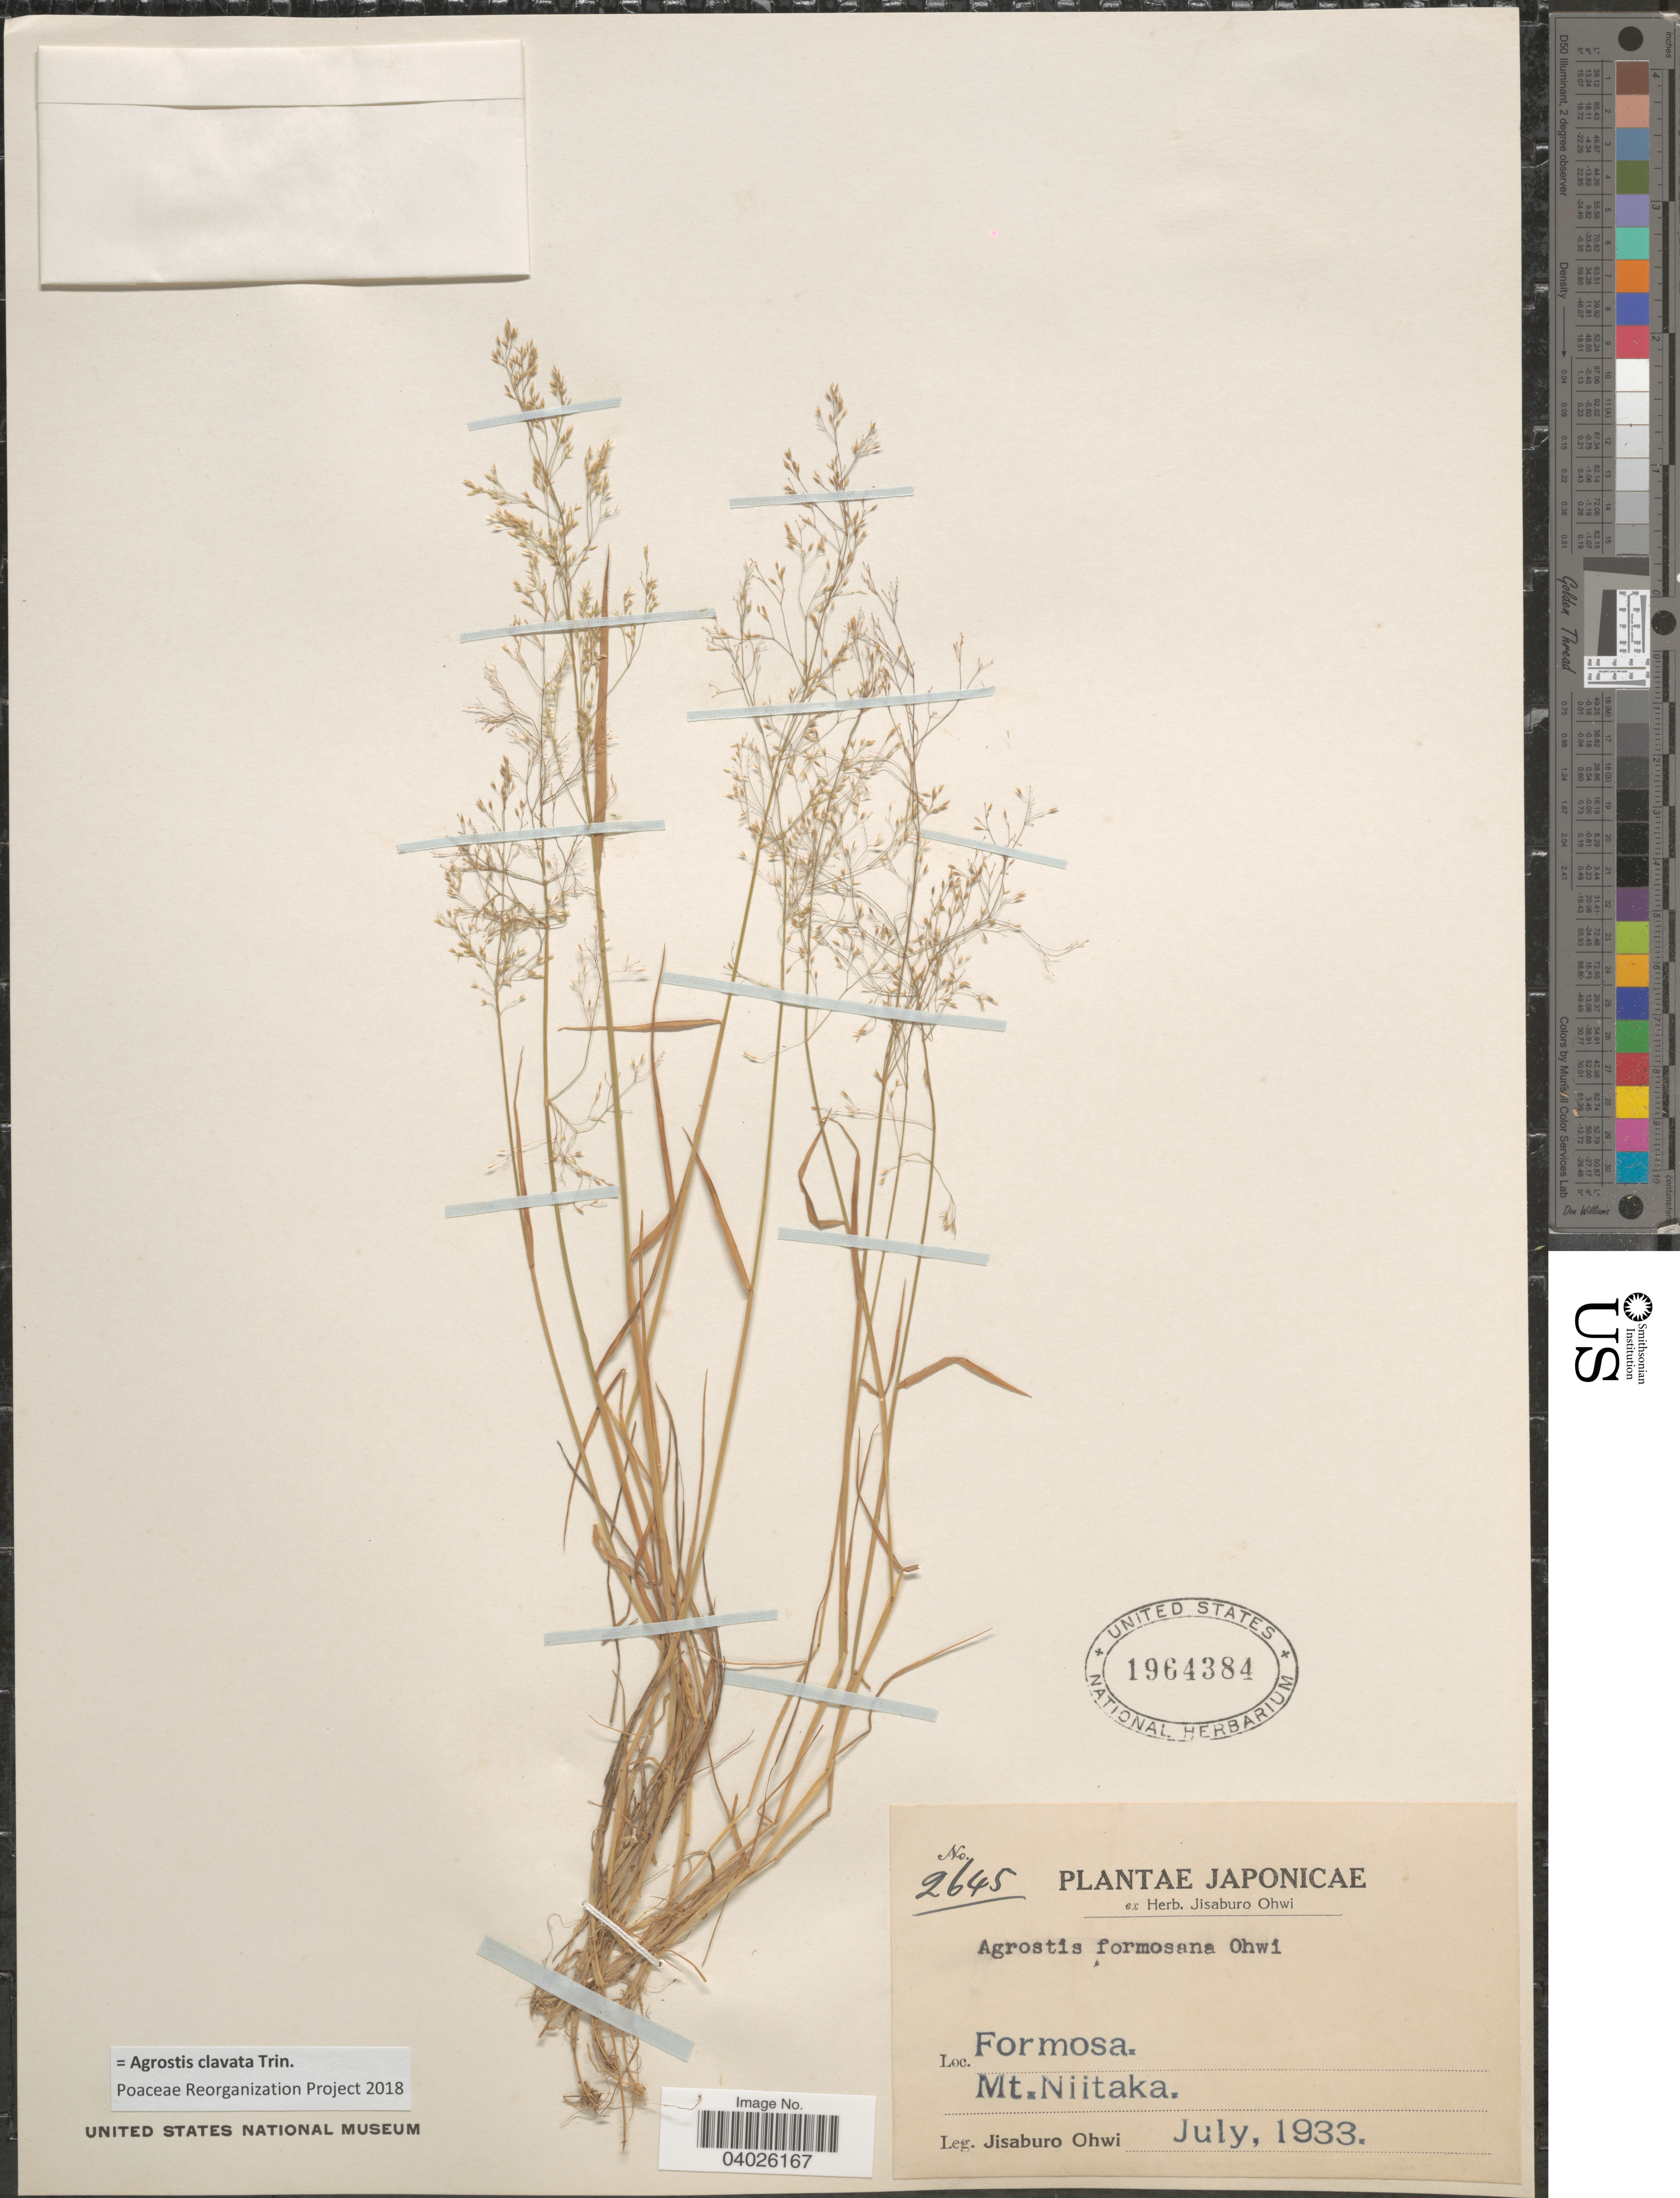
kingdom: Plantae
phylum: Tracheophyta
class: Liliopsida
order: Poales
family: Poaceae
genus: Agrostis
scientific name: Agrostis clavata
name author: Trin.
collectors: J. Ohwi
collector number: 2645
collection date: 1933-07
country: Taiwan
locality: Formosa. Mt. Niitaka.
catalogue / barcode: US 1964384